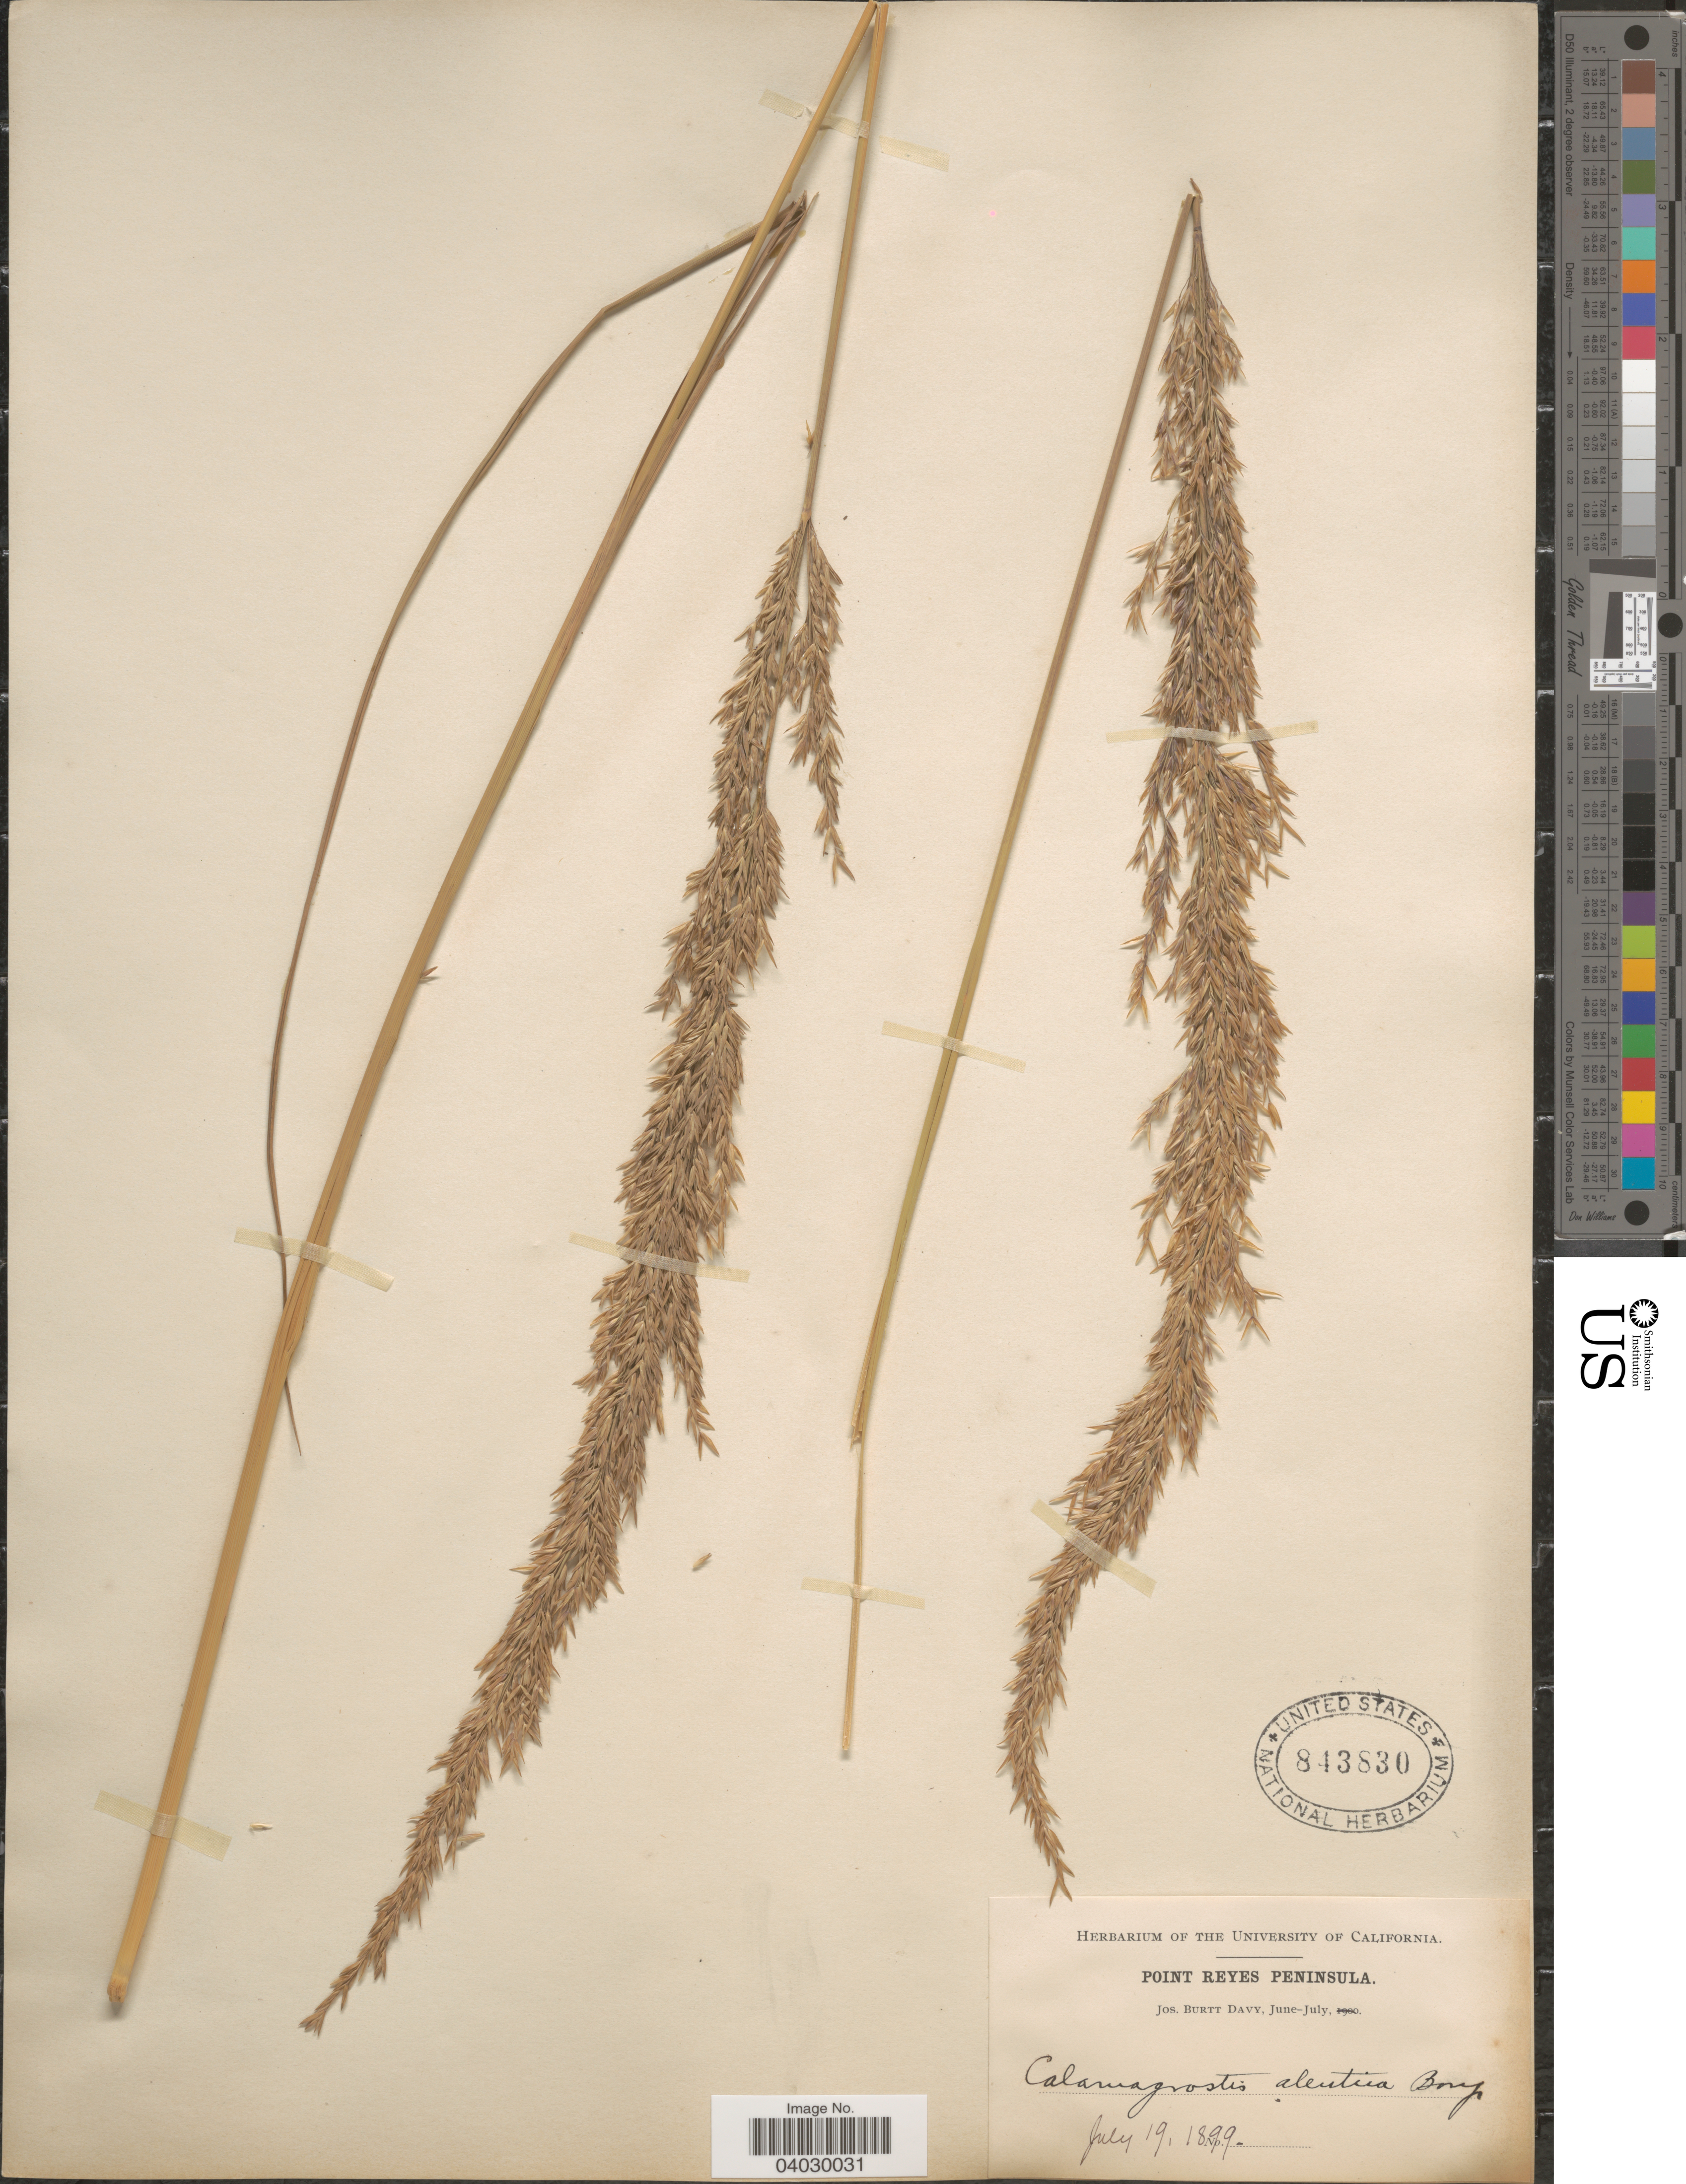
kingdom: Plantae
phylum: Tracheophyta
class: Liliopsida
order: Poales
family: Poaceae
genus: Calamagrostis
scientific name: Calamagrostis nutkaensis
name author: (J. Presl) Steud.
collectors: J. Burtt Davy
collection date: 1899-07-19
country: United States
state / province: California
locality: Point Reyes Peninsula.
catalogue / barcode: US 843830